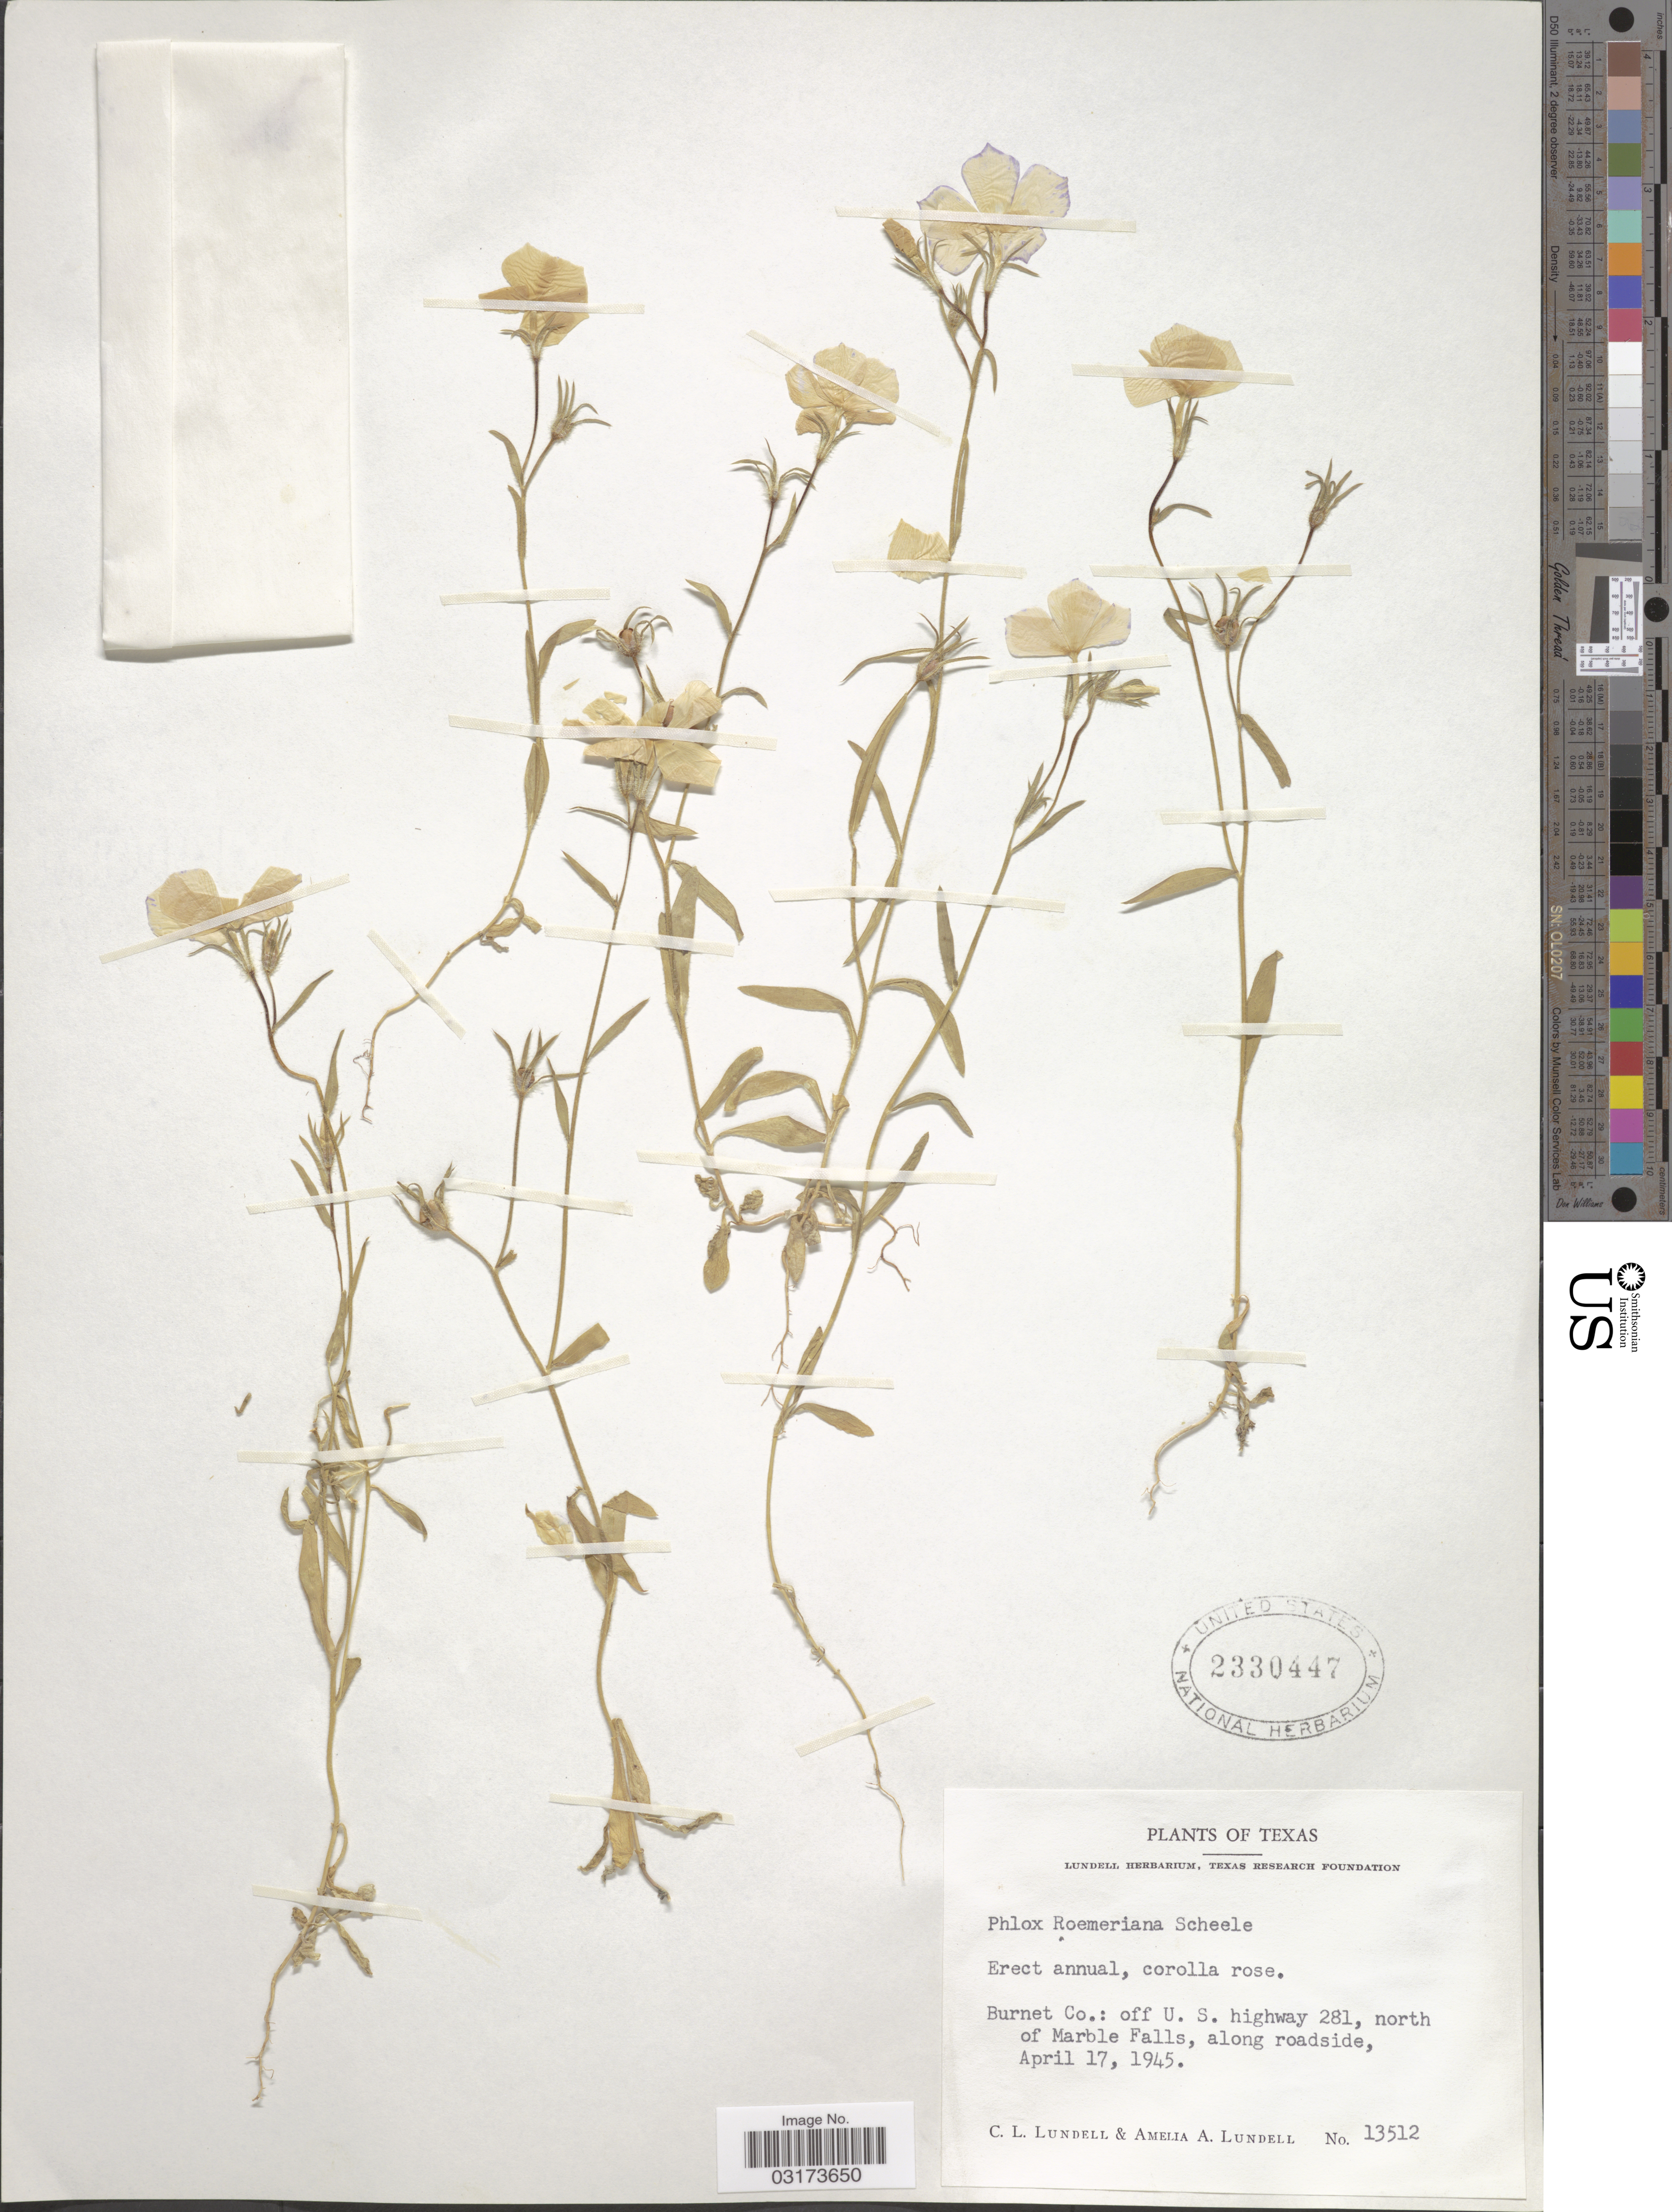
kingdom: Plantae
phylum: Tracheophyta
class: Magnoliopsida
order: Ericales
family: Polemoniaceae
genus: Phlox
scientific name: Phlox roemeriana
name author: Scheele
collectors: C. L. Lundell & A. A. Lundell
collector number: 13512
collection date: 1945-04-17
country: United States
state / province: Texas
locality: Burnet Co.: off U. S. highway 281, north of Marble Falls, along roadside.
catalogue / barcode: US 2330447